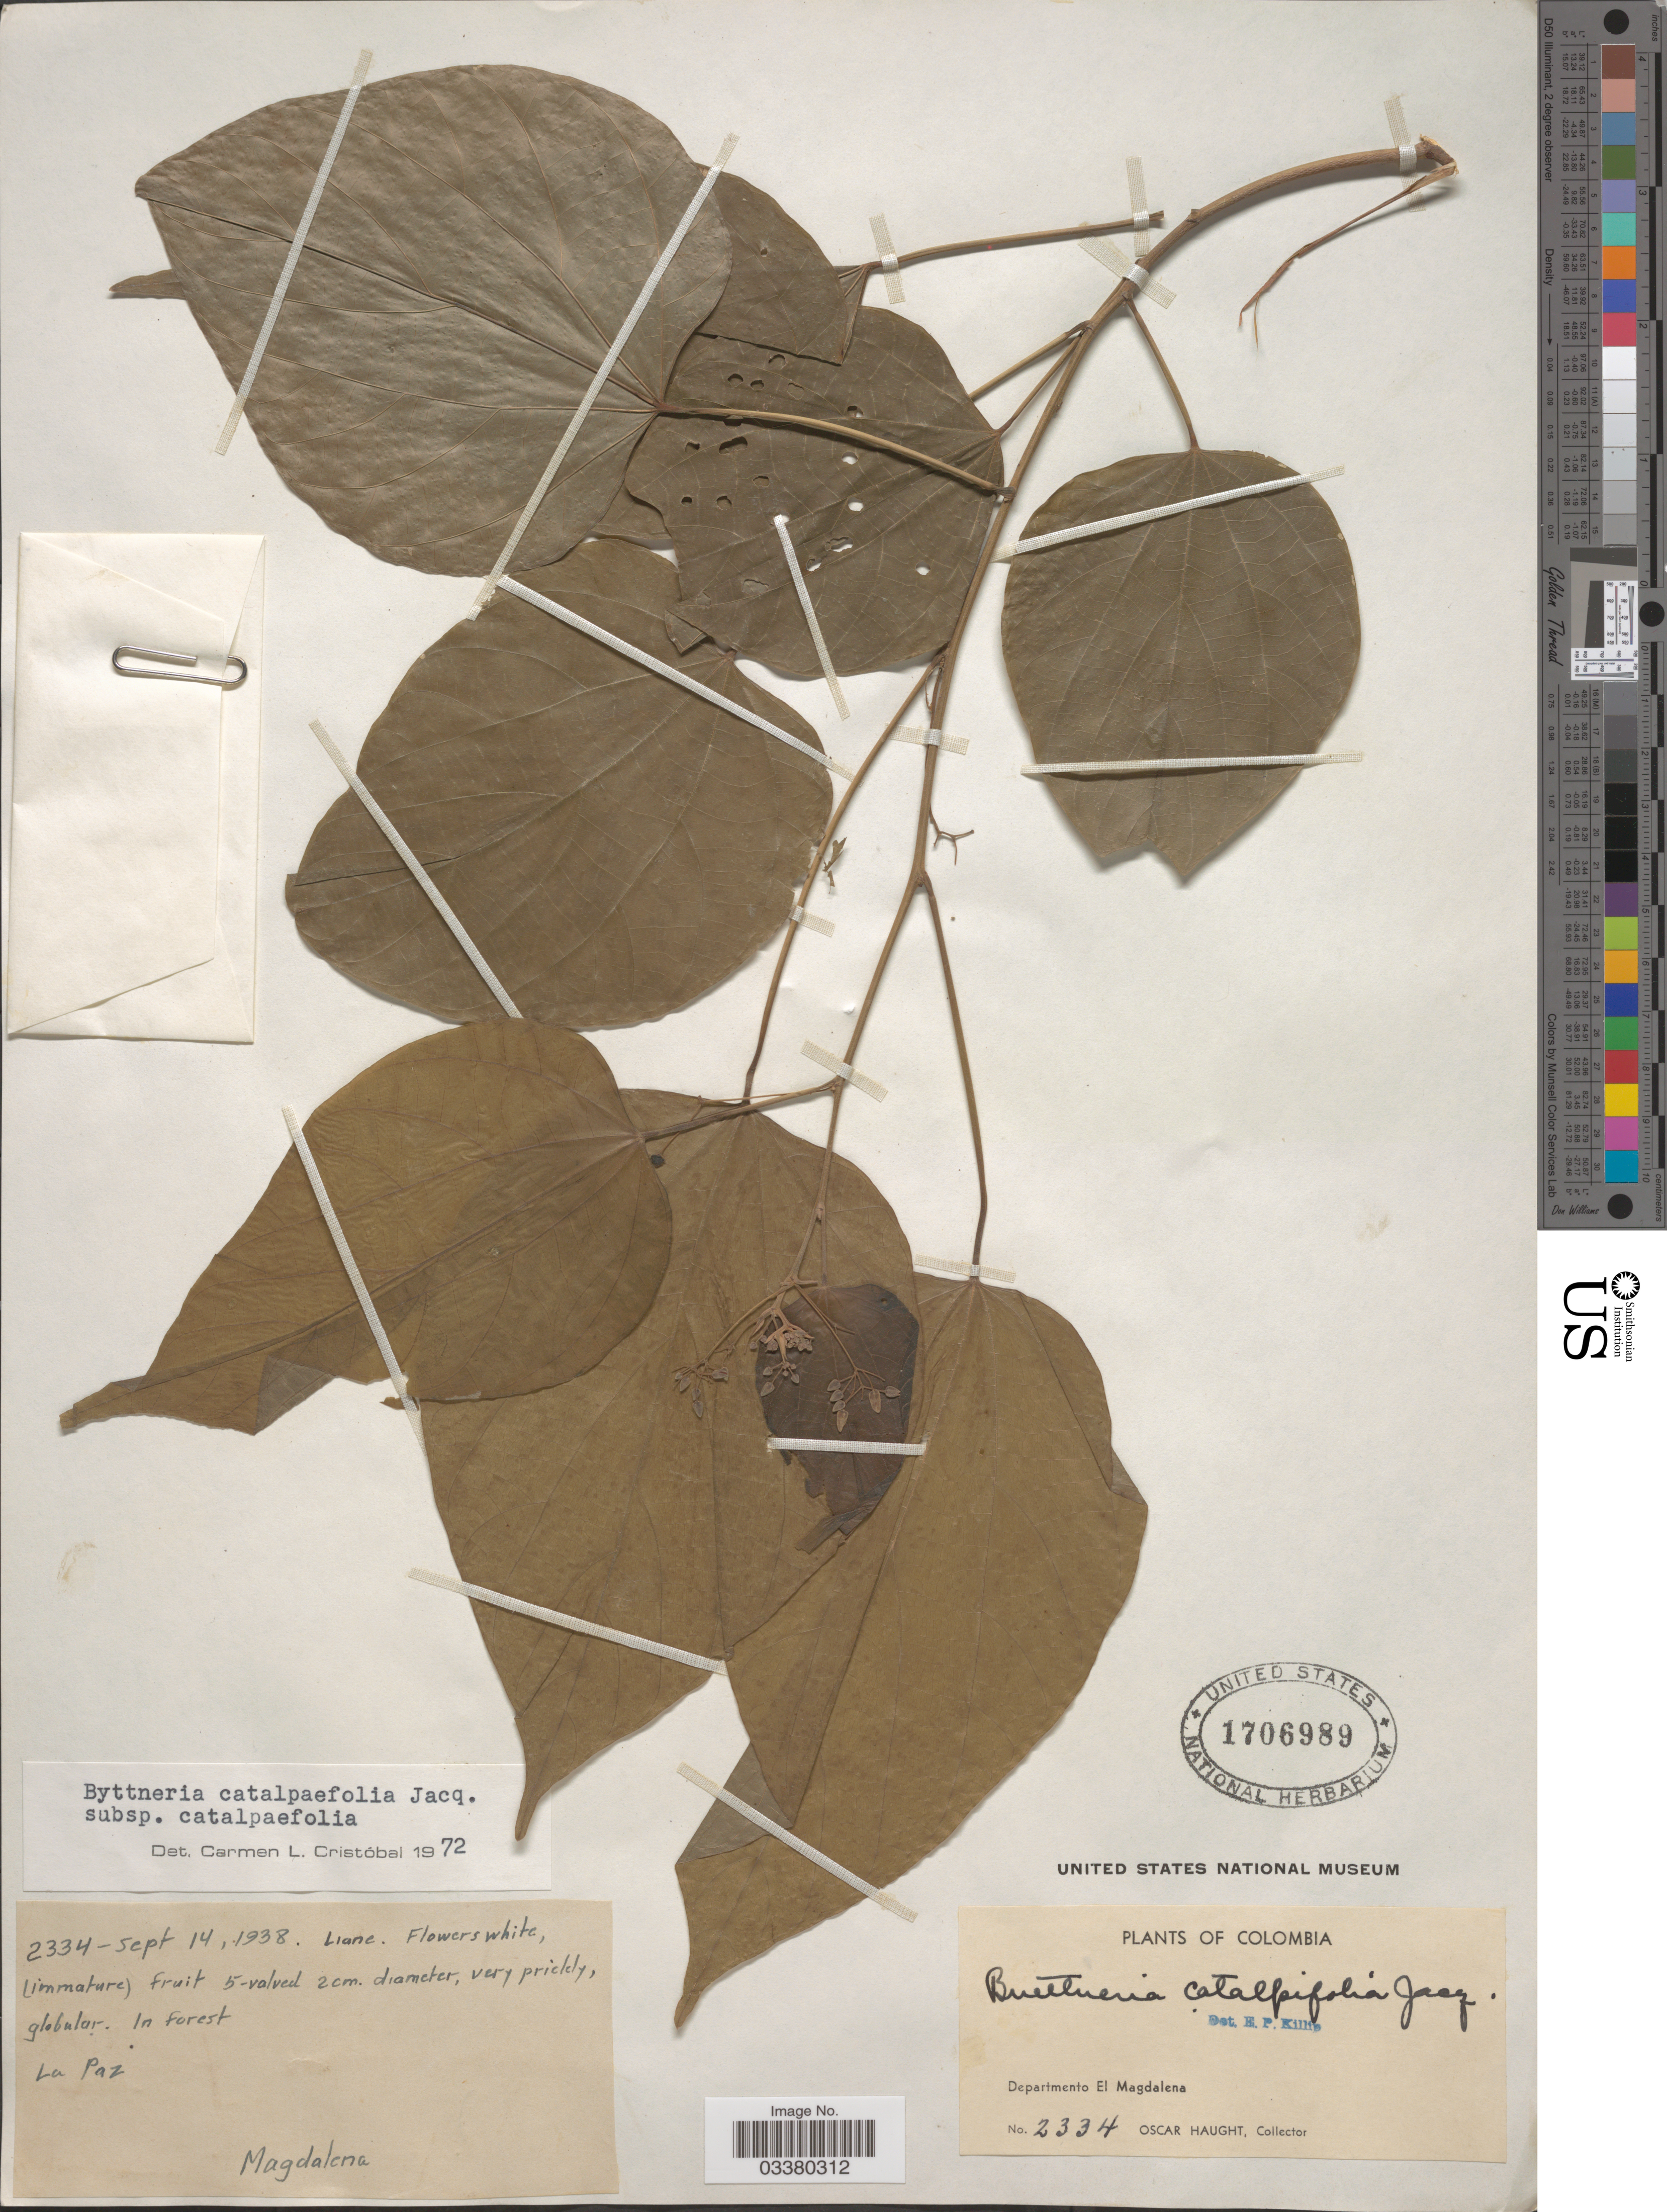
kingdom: Plantae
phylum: Tracheophyta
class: Magnoliopsida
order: Malvales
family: Malvaceae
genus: Byttneria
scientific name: Byttneria catalpifolia subsp. catalpifolia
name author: Jacq.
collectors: O. L. Haught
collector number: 2334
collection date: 1938-09-14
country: Colombia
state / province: Magdalena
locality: La Paz. Departamento El Magdalena.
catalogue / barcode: US 1706989